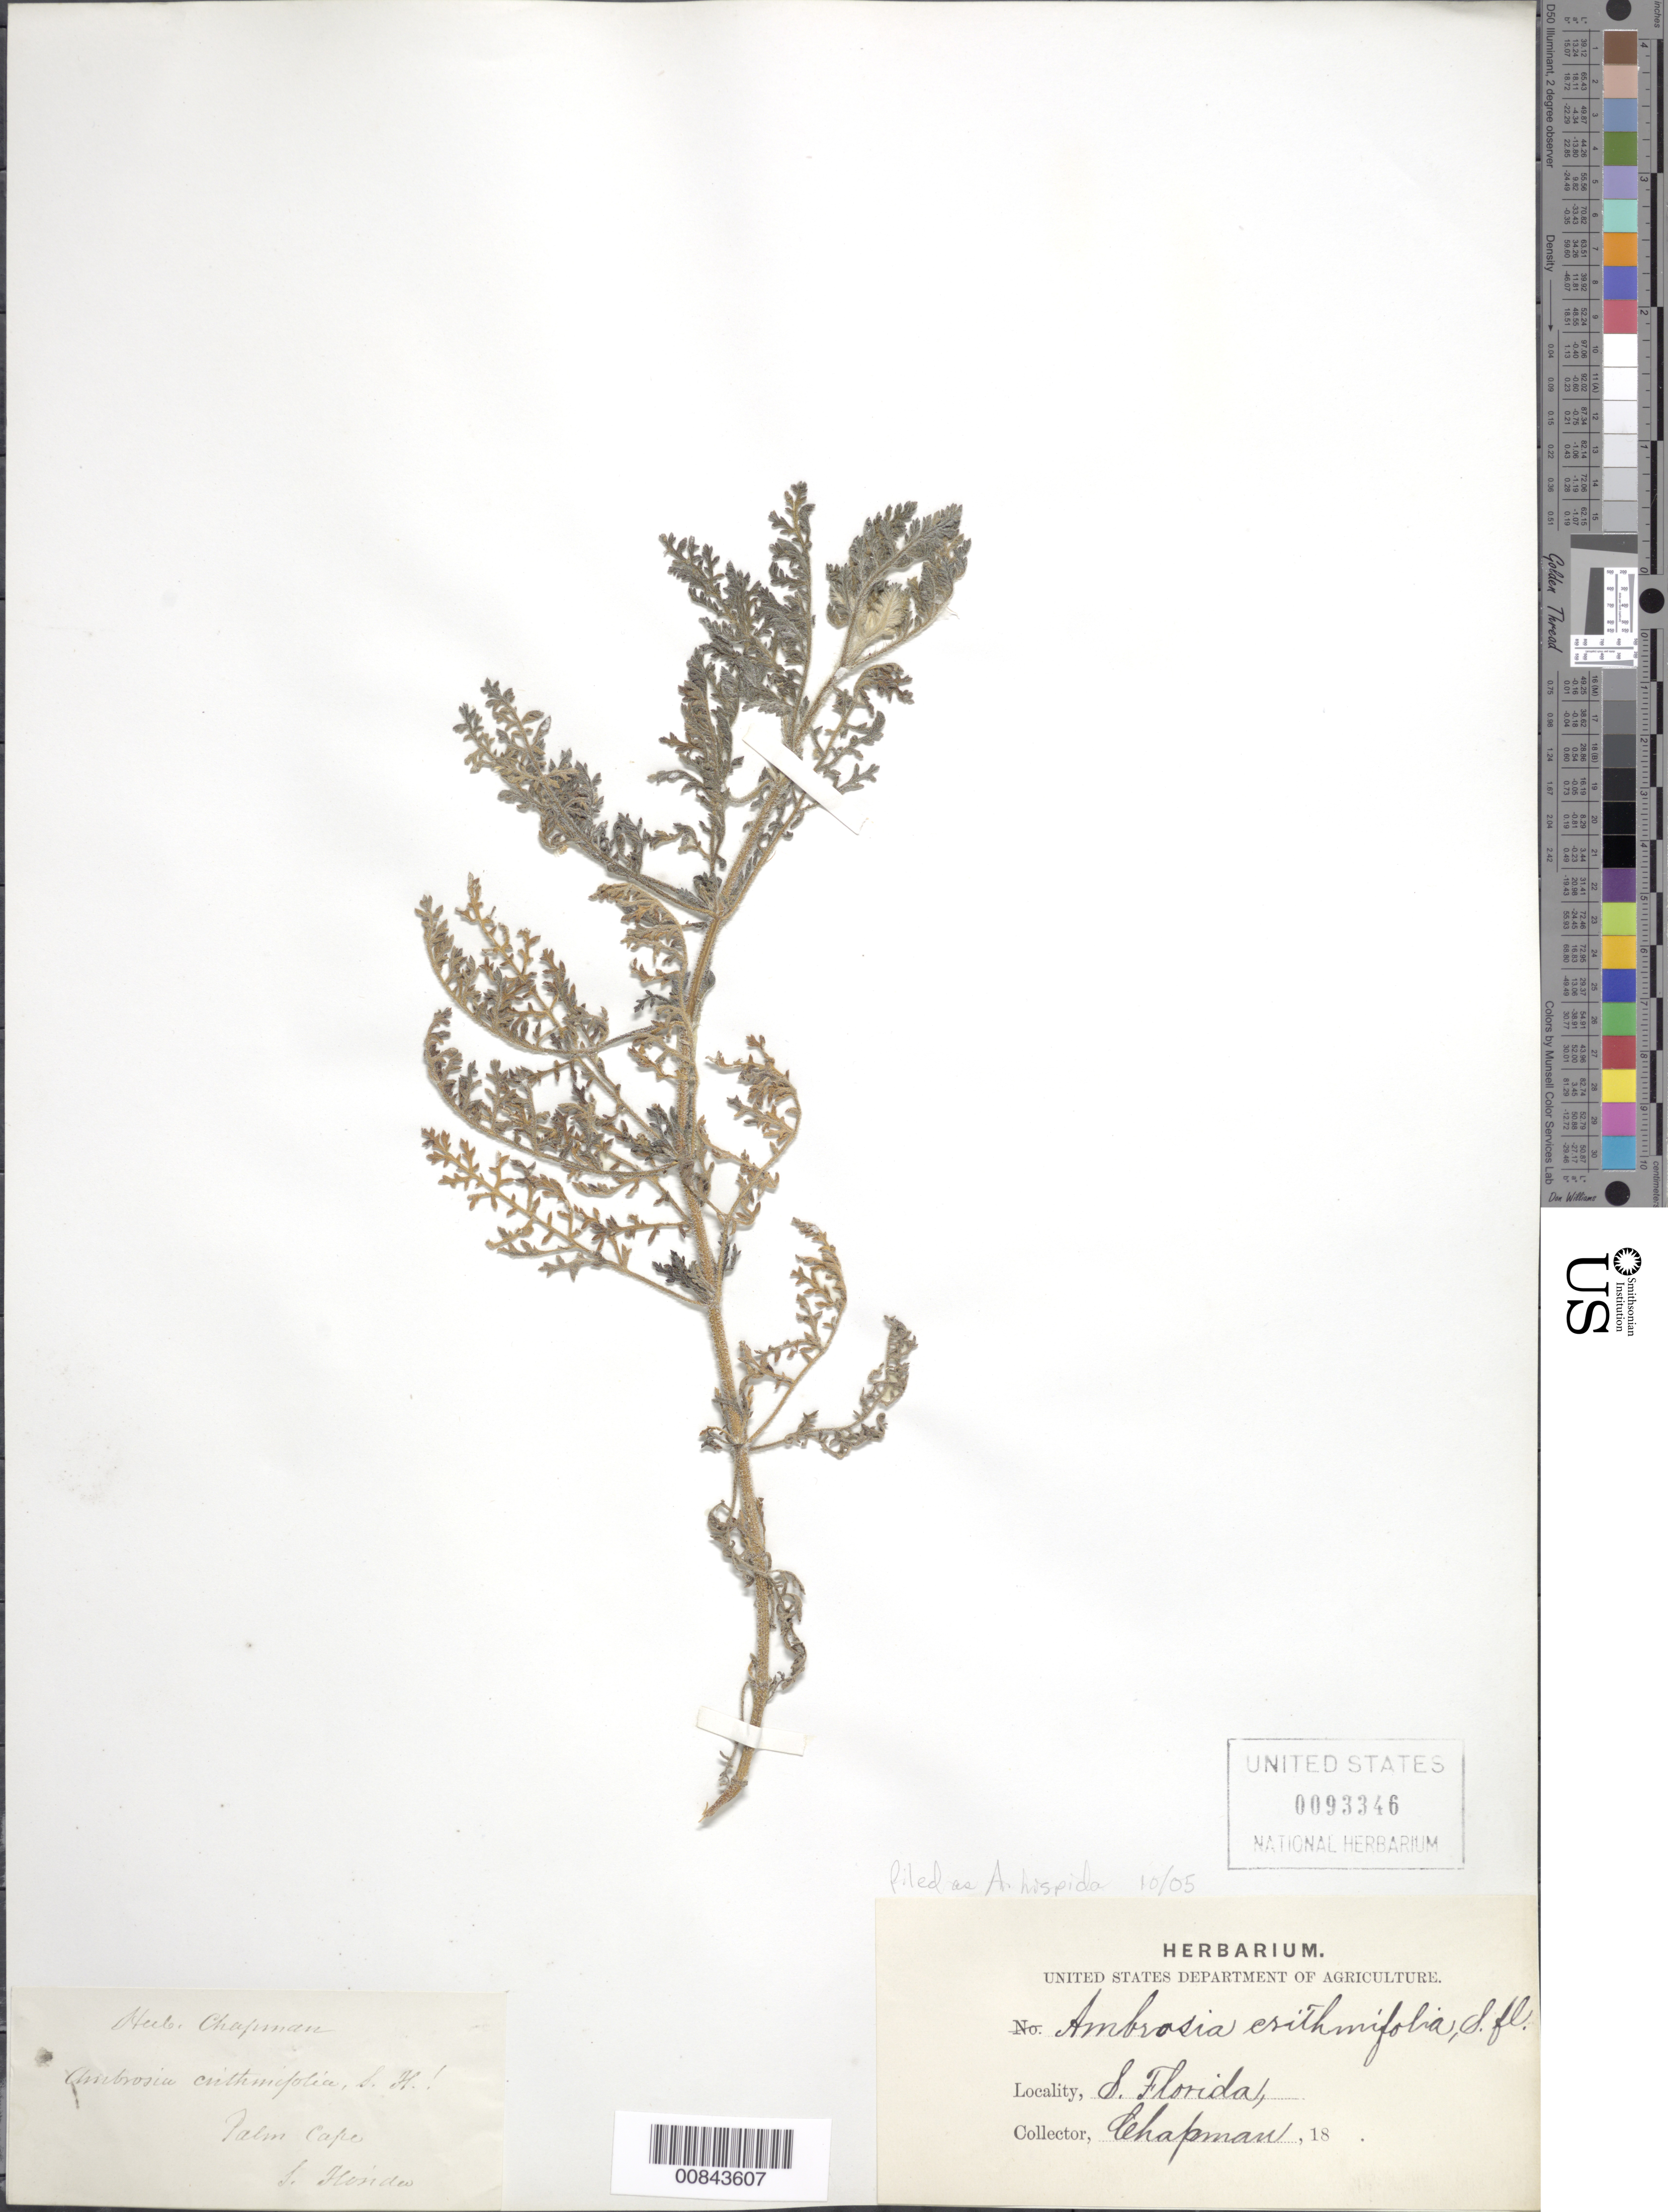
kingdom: Plantae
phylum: Tracheophyta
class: Magnoliopsida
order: Asterales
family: Asteraceae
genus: Ambrosia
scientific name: Ambrosia hispida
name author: Pursh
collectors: A. Chapman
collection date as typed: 18--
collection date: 1800/1899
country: United States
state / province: Florida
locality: Palm Cape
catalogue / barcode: US 93346